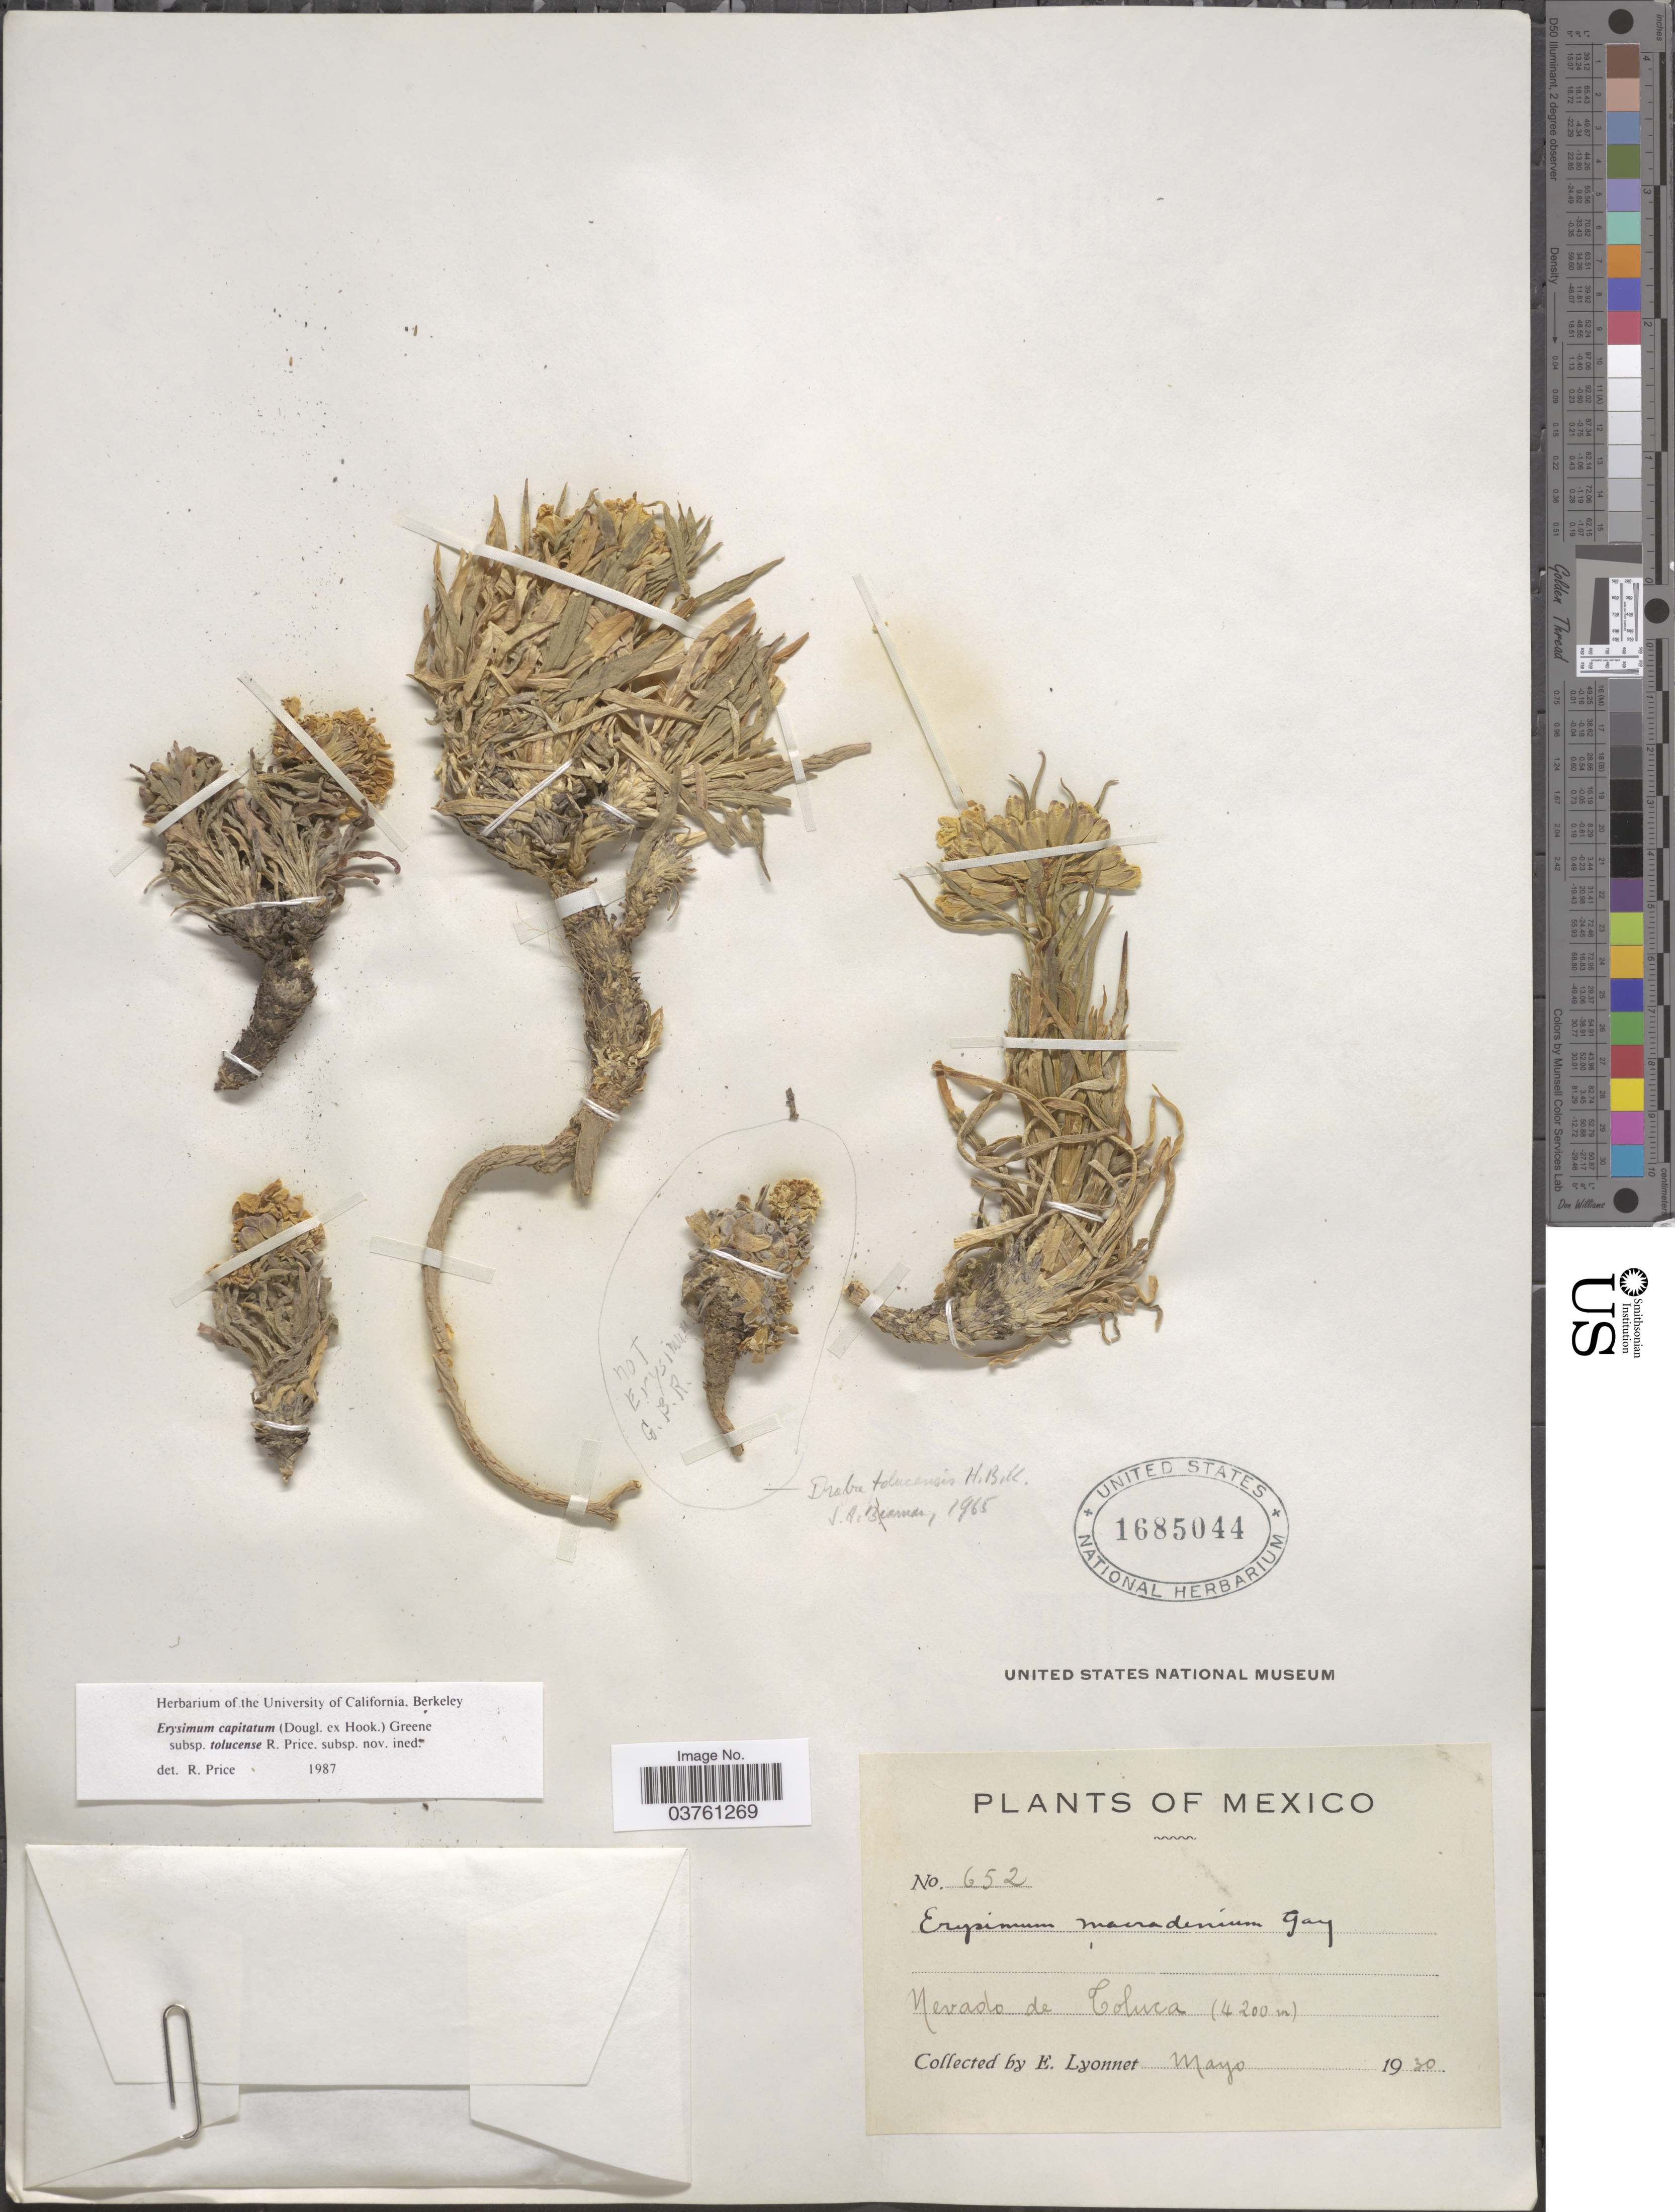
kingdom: Plantae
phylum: Tracheophyta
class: Magnoliopsida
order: Brassicales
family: Brassicaceae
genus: Erysimum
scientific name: Erysimum capitatum subsp. tolucense R.A. Price subsp. nov. ined.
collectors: E. Lyonnet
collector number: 652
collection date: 1930-05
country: Mexico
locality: Nevado de Toluca.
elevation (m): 4200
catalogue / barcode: US 1685044